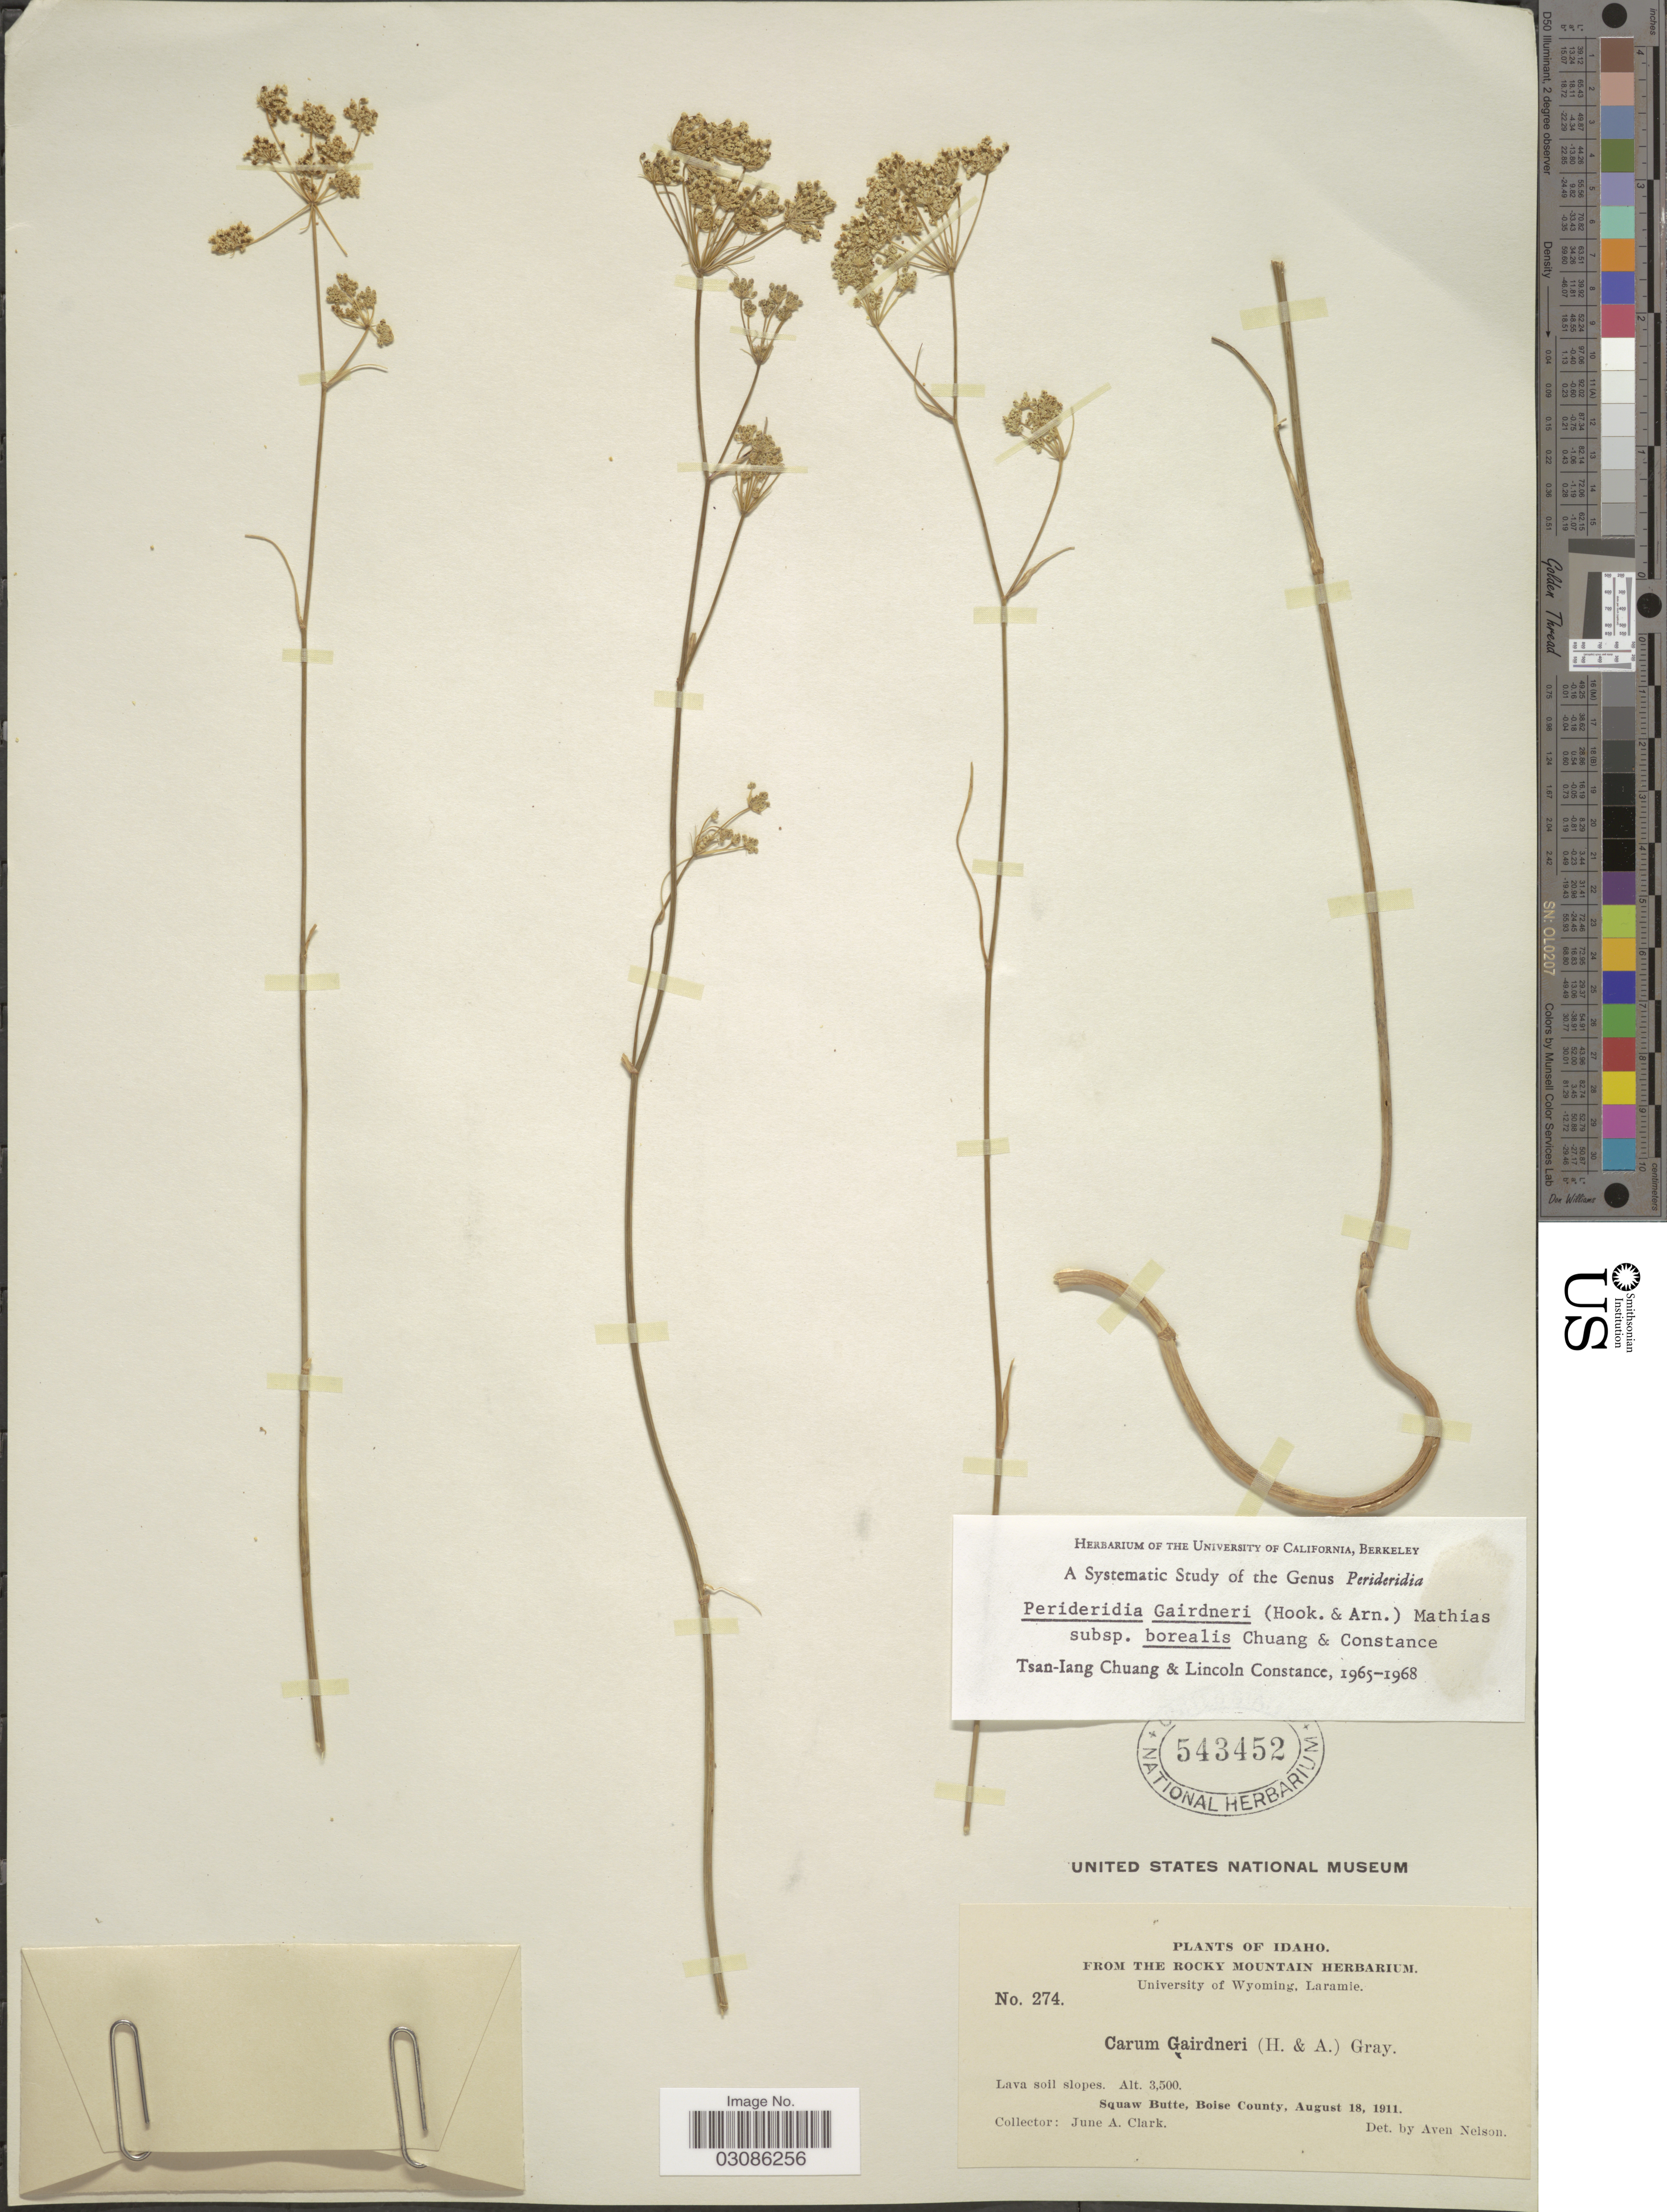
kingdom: Plantae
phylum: Tracheophyta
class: Magnoliopsida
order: Apiales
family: Apiaceae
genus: Perideridia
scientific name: Perideridia gairdneri subsp. borealis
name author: T.I. Chuang & Constance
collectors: J. A. Clark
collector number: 274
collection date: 1911-08-18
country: United States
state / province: Idaho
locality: Squaw Butte, Boise County.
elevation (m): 3500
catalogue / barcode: US 543452